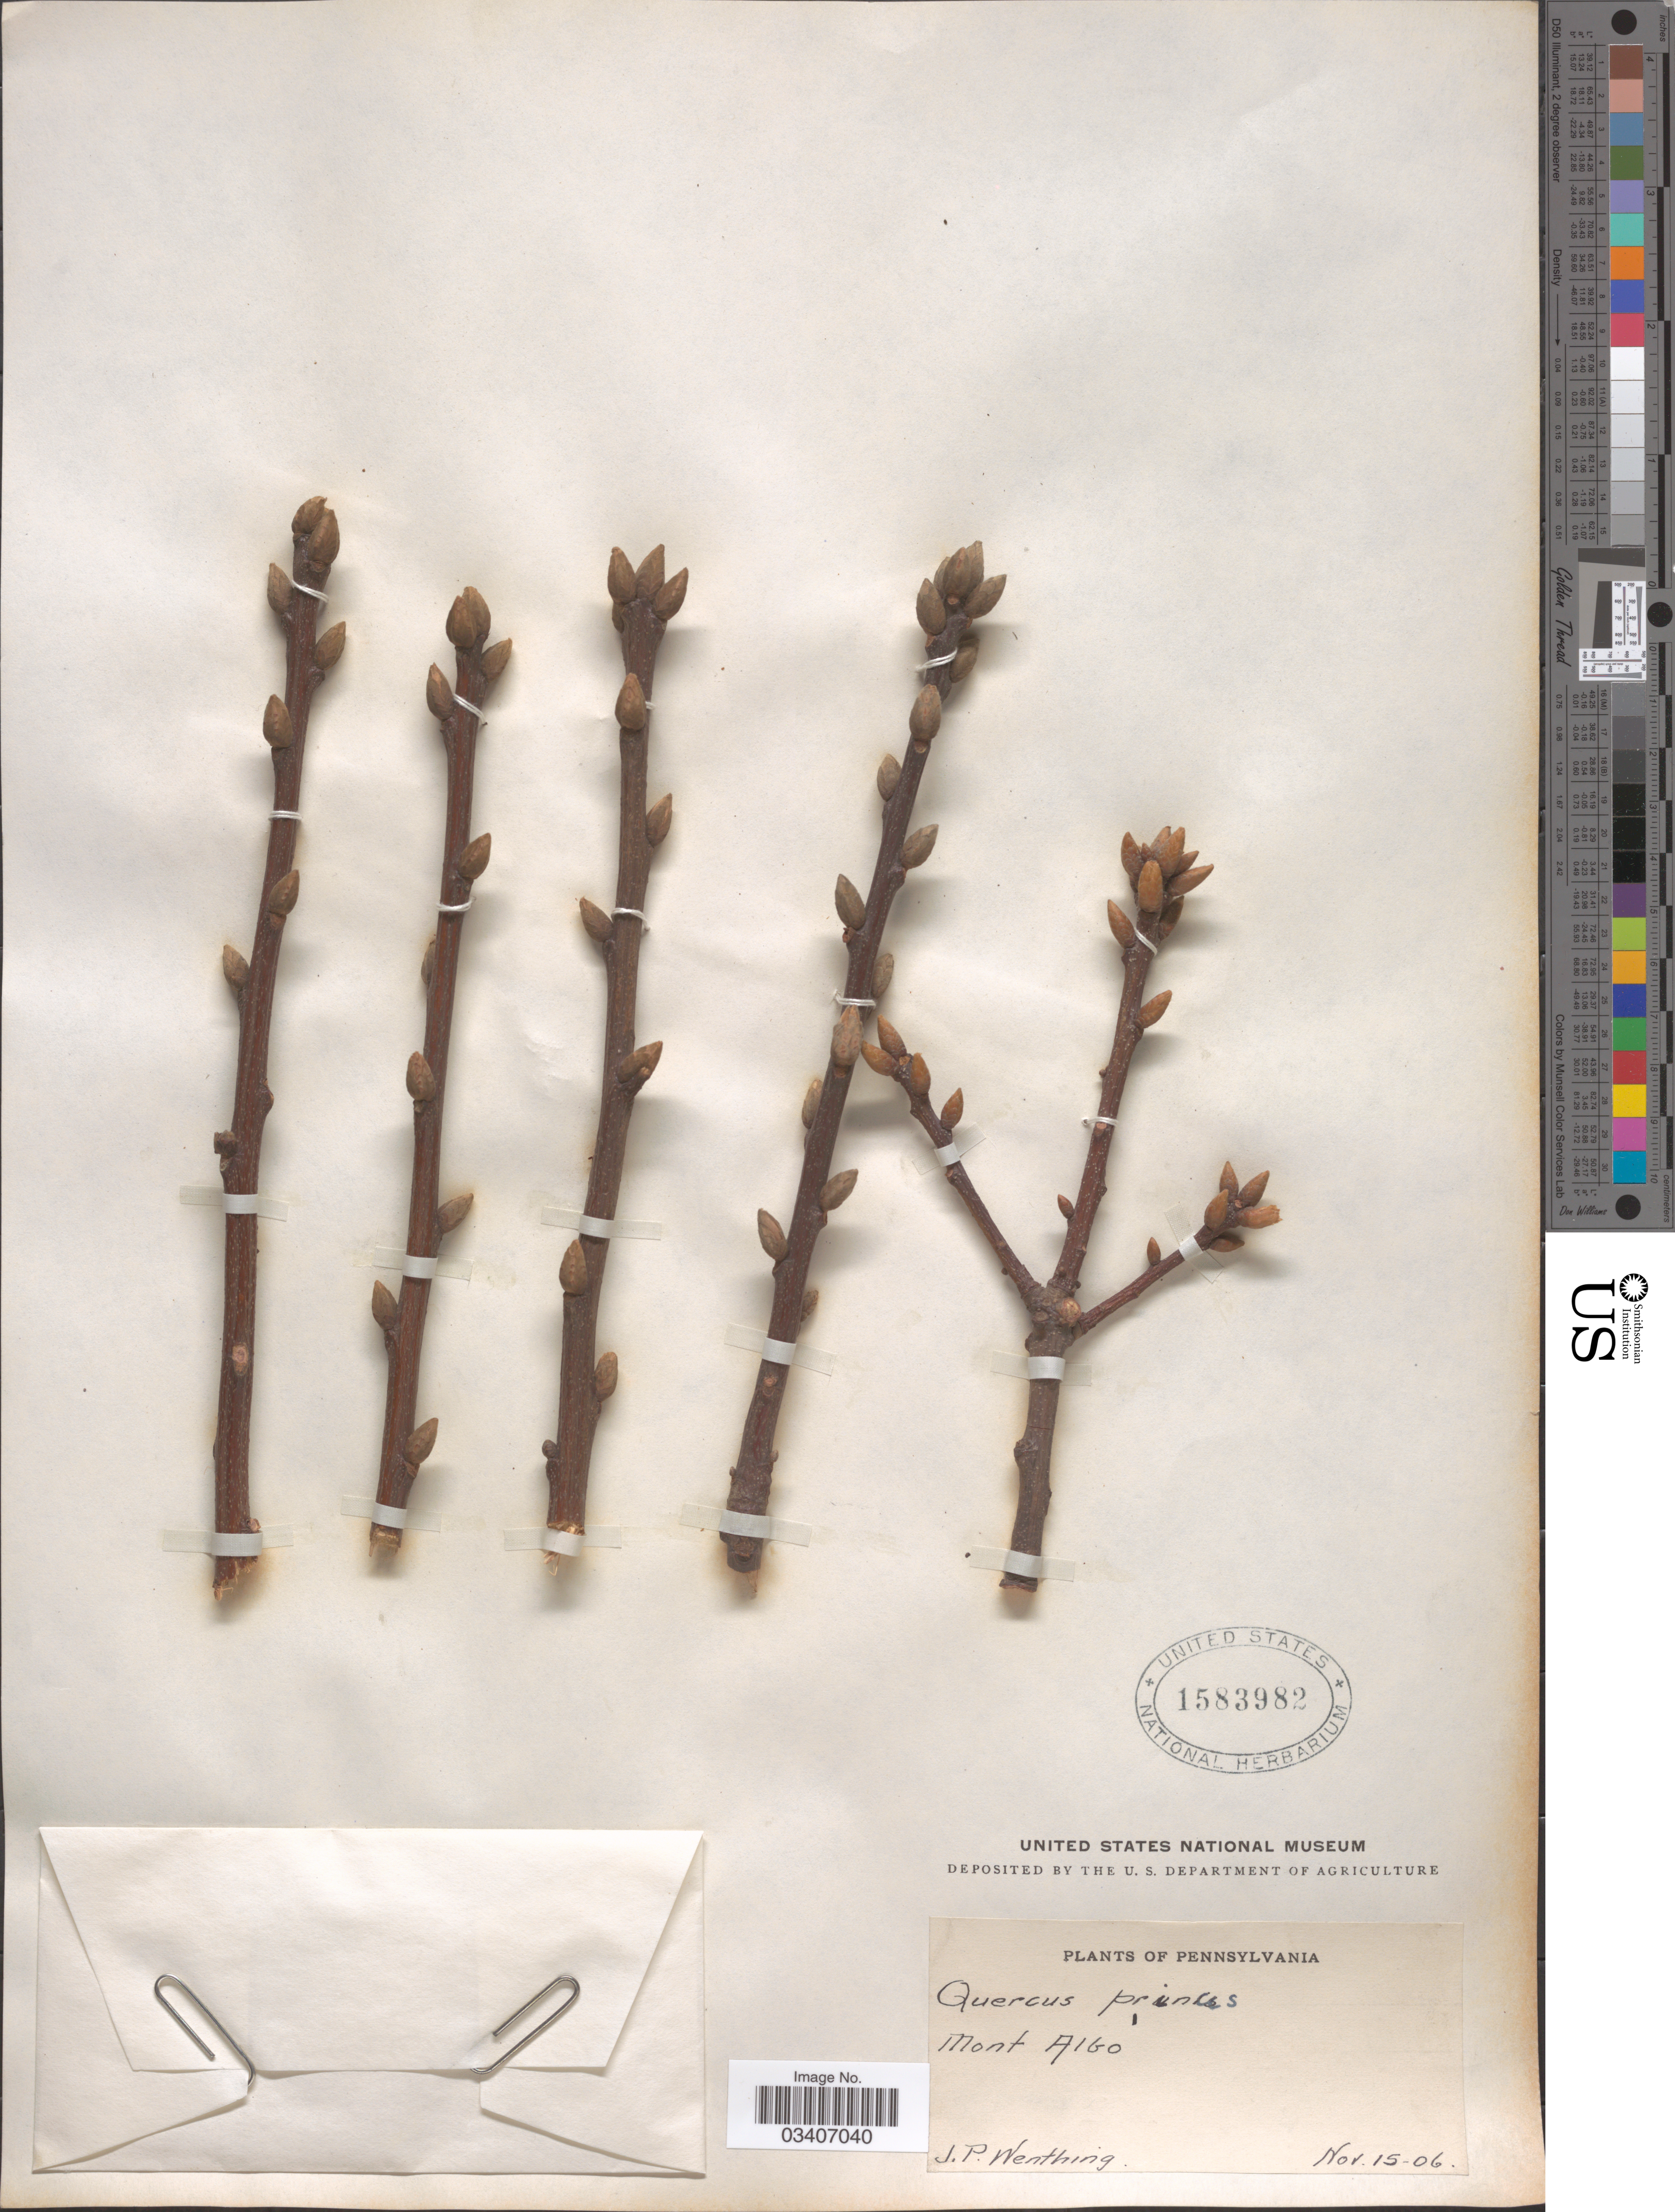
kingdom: Plantae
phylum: Tracheophyta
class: Magnoliopsida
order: Fagales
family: Fagaceae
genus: Quercus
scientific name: Quercus montana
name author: Willd.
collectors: J. Wenthing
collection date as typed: Transcribed d/m/y: 15/11/6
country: United States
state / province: Pennsylvania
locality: Mont Alto.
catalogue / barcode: US 1583982